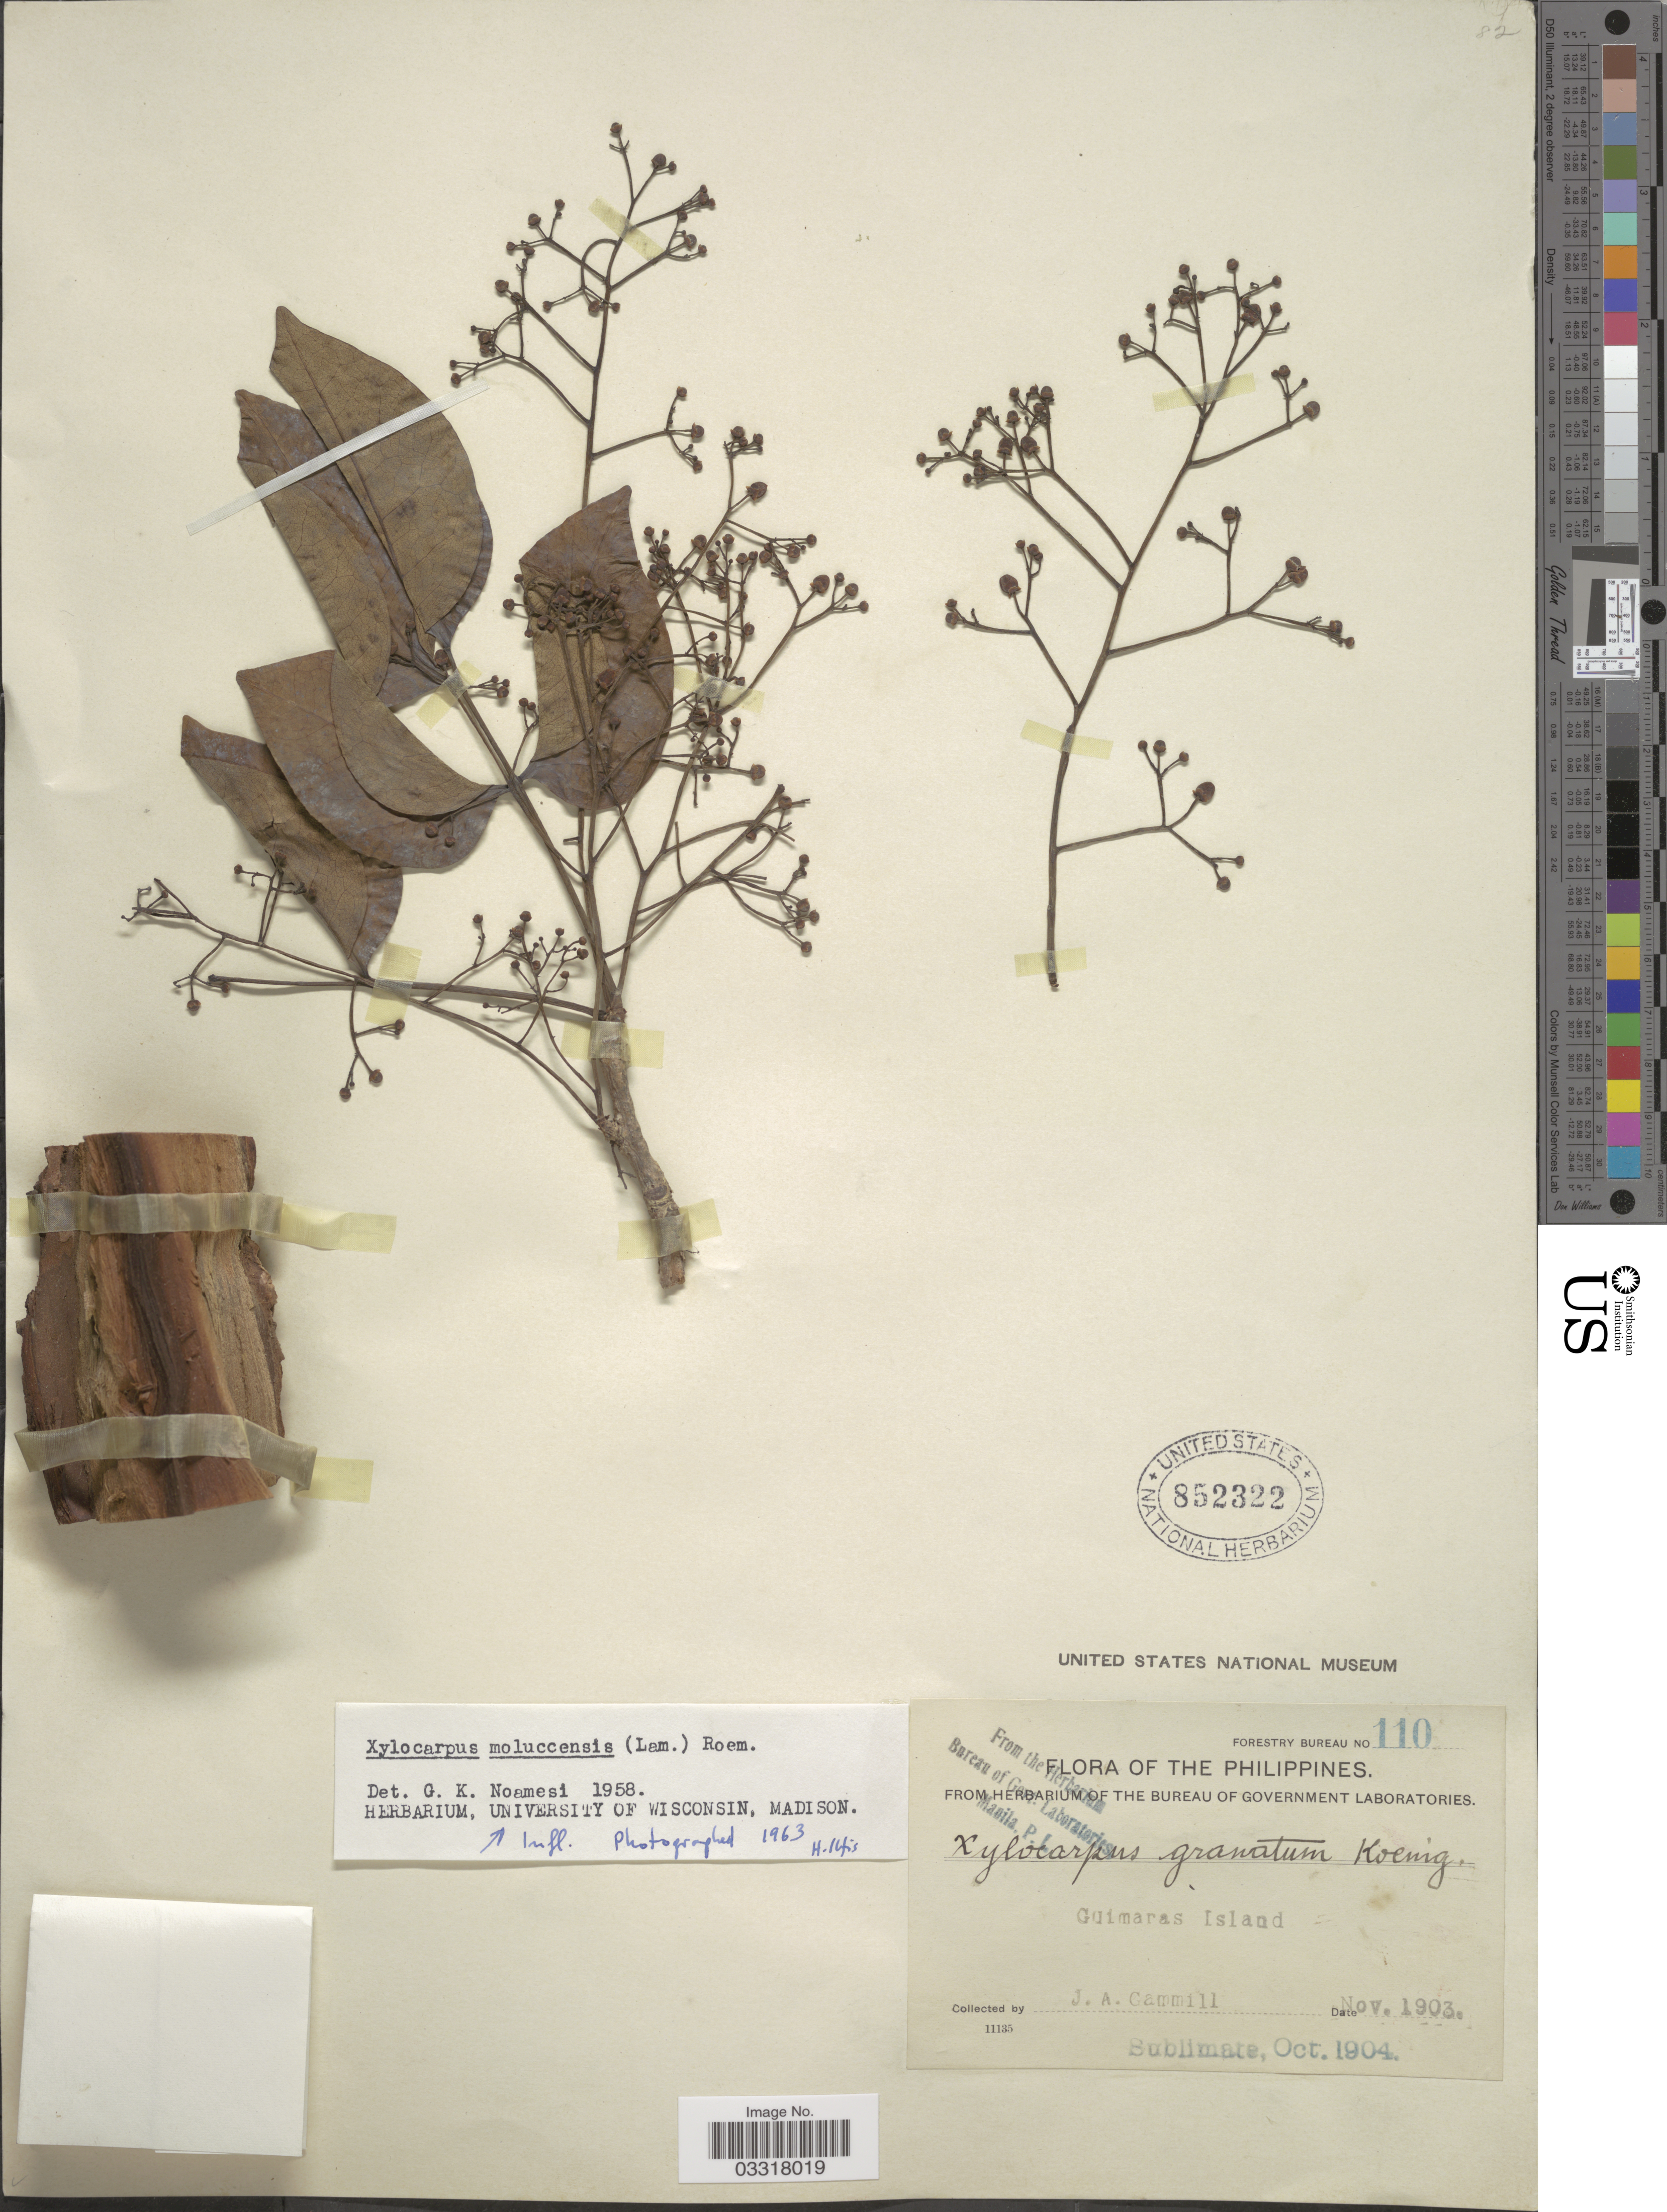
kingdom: Plantae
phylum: Tracheophyta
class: Magnoliopsida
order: Sapindales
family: Meliaceae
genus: Xylocarpus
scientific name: Xylocarpus moluccensis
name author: (Lam.) M. Roem.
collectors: J. Gammill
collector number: Forestry Bureau 110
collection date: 1903-11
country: Philippines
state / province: Western Visayas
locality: Guimaras Island.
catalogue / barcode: US 852322